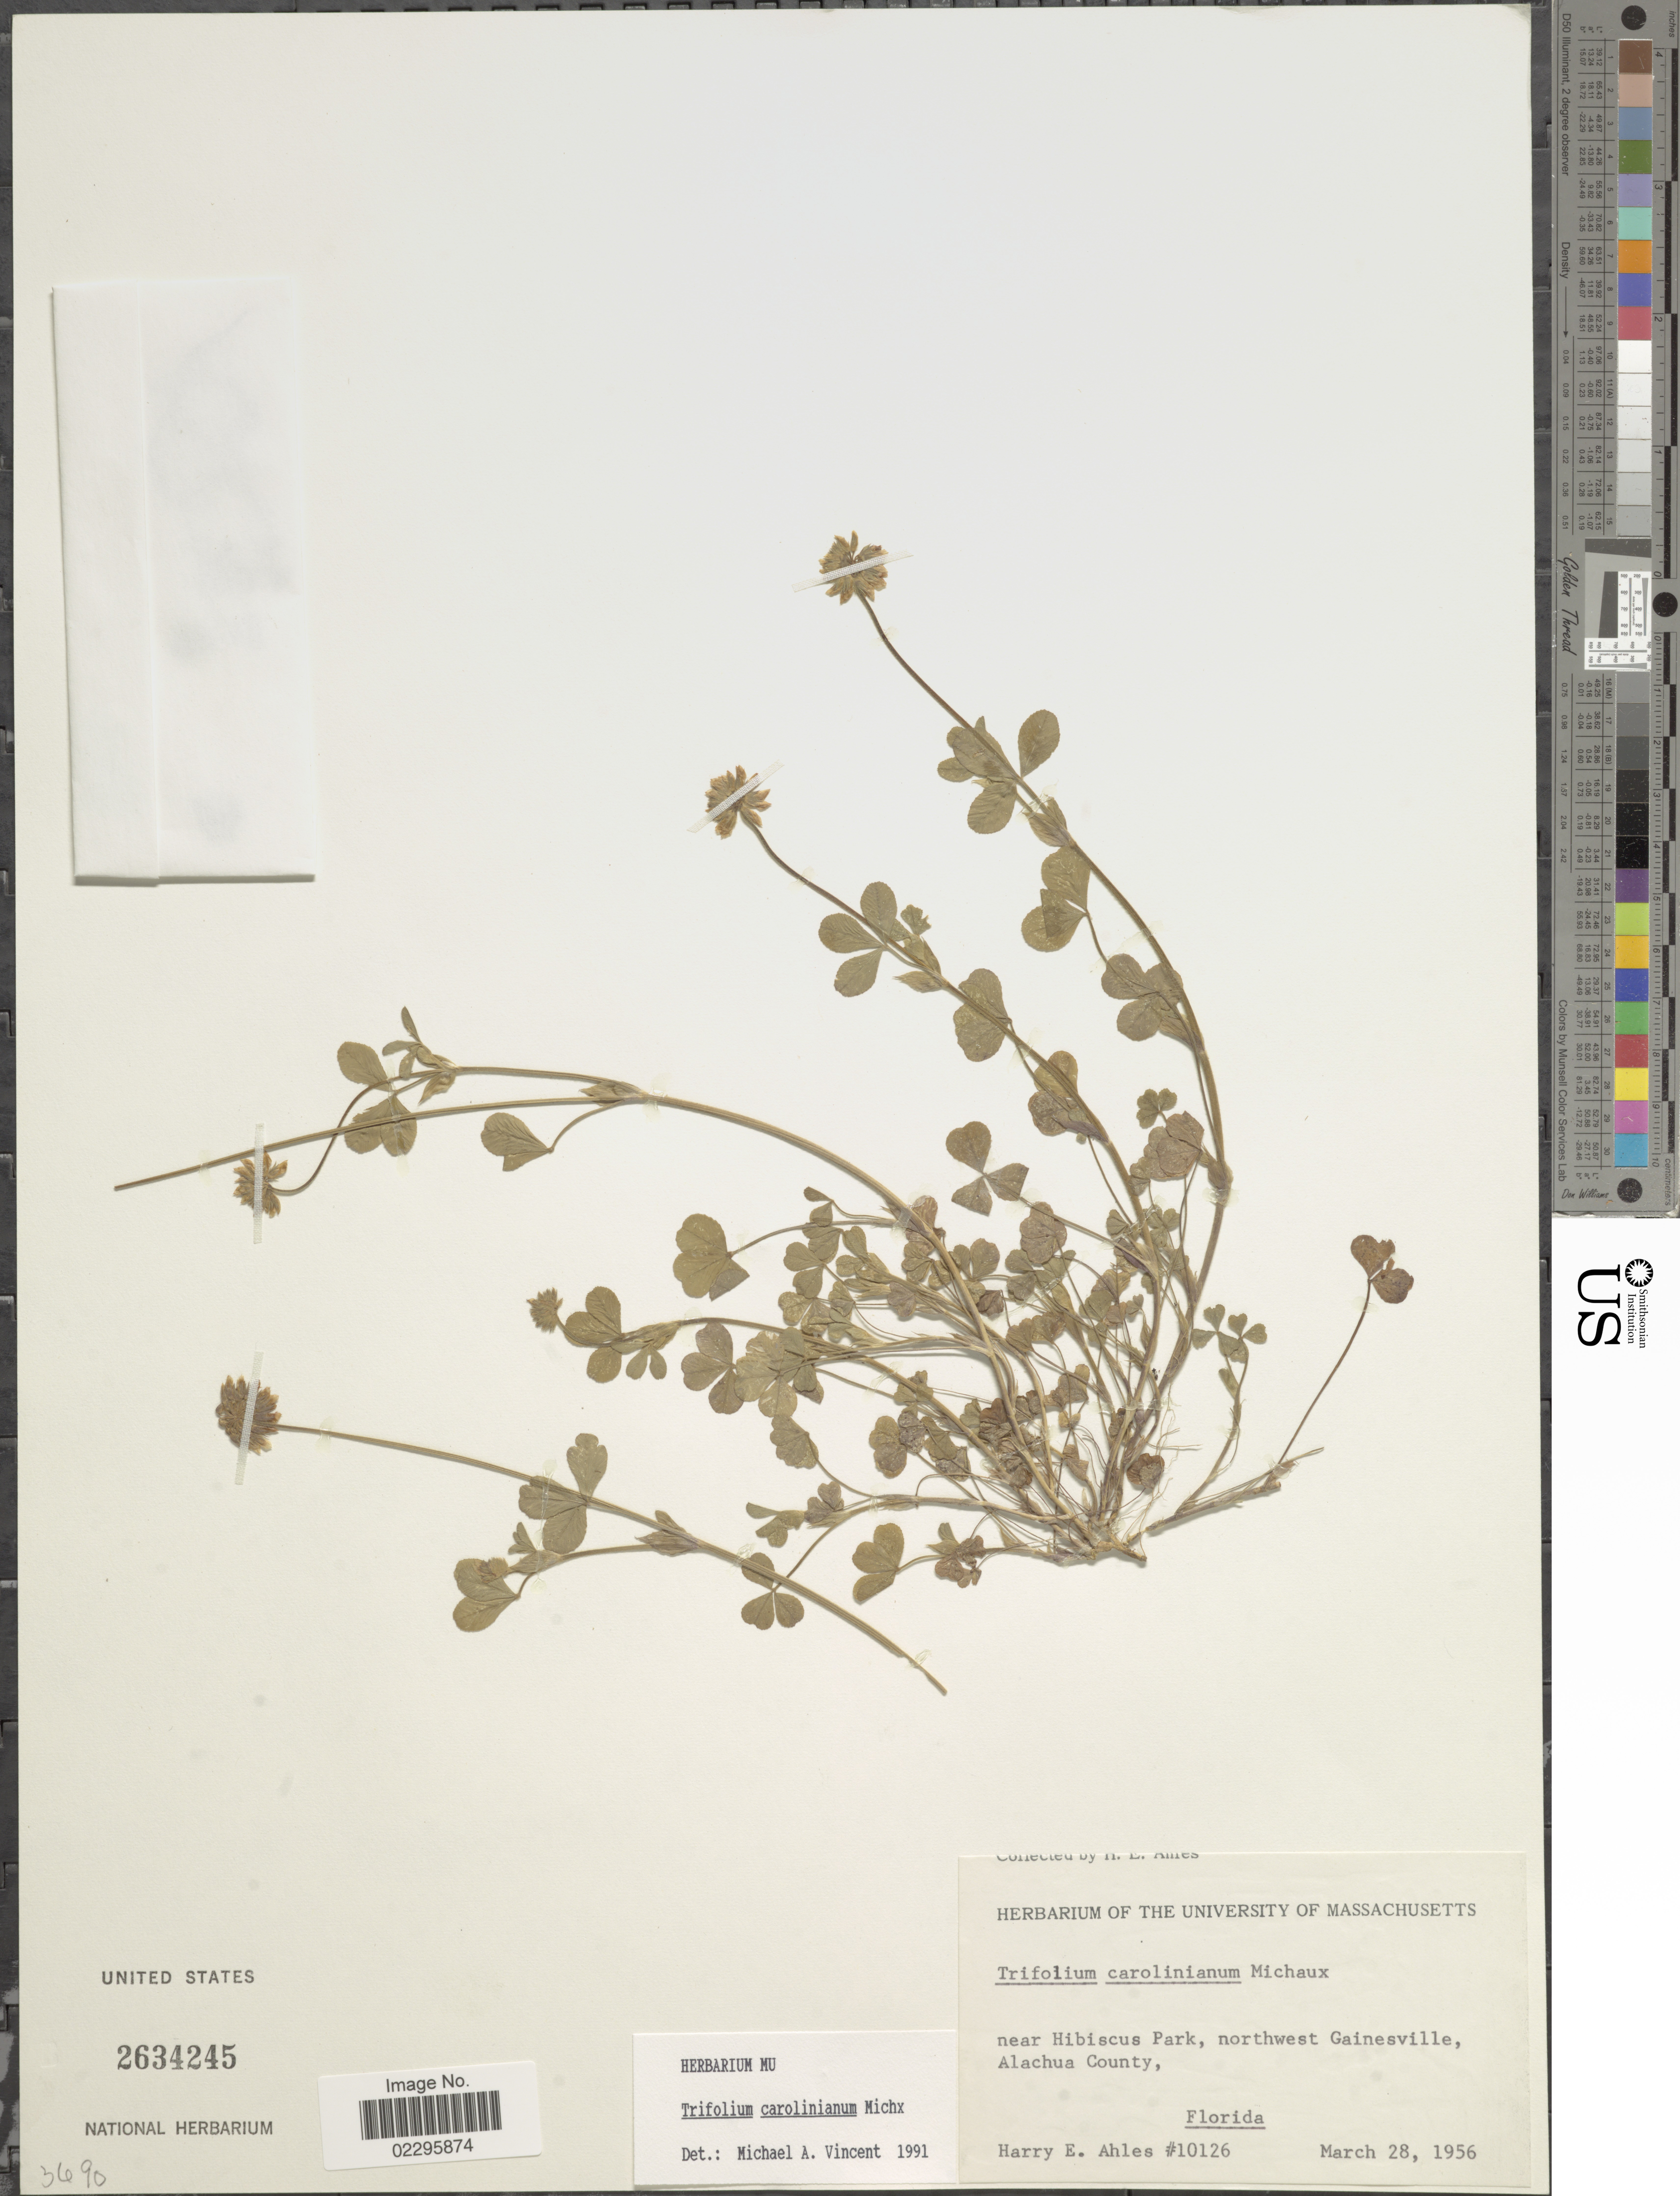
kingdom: Plantae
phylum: Tracheophyta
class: Magnoliopsida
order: Fabales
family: Fabaceae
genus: Trifolium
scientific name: Trifolium carolinianum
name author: Michx.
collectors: H. E. Ahles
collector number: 10126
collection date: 1956-03-28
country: United States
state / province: Florida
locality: Near Hibiscus Park, northwest Gainesville, Alachua County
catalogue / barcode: US 2634245